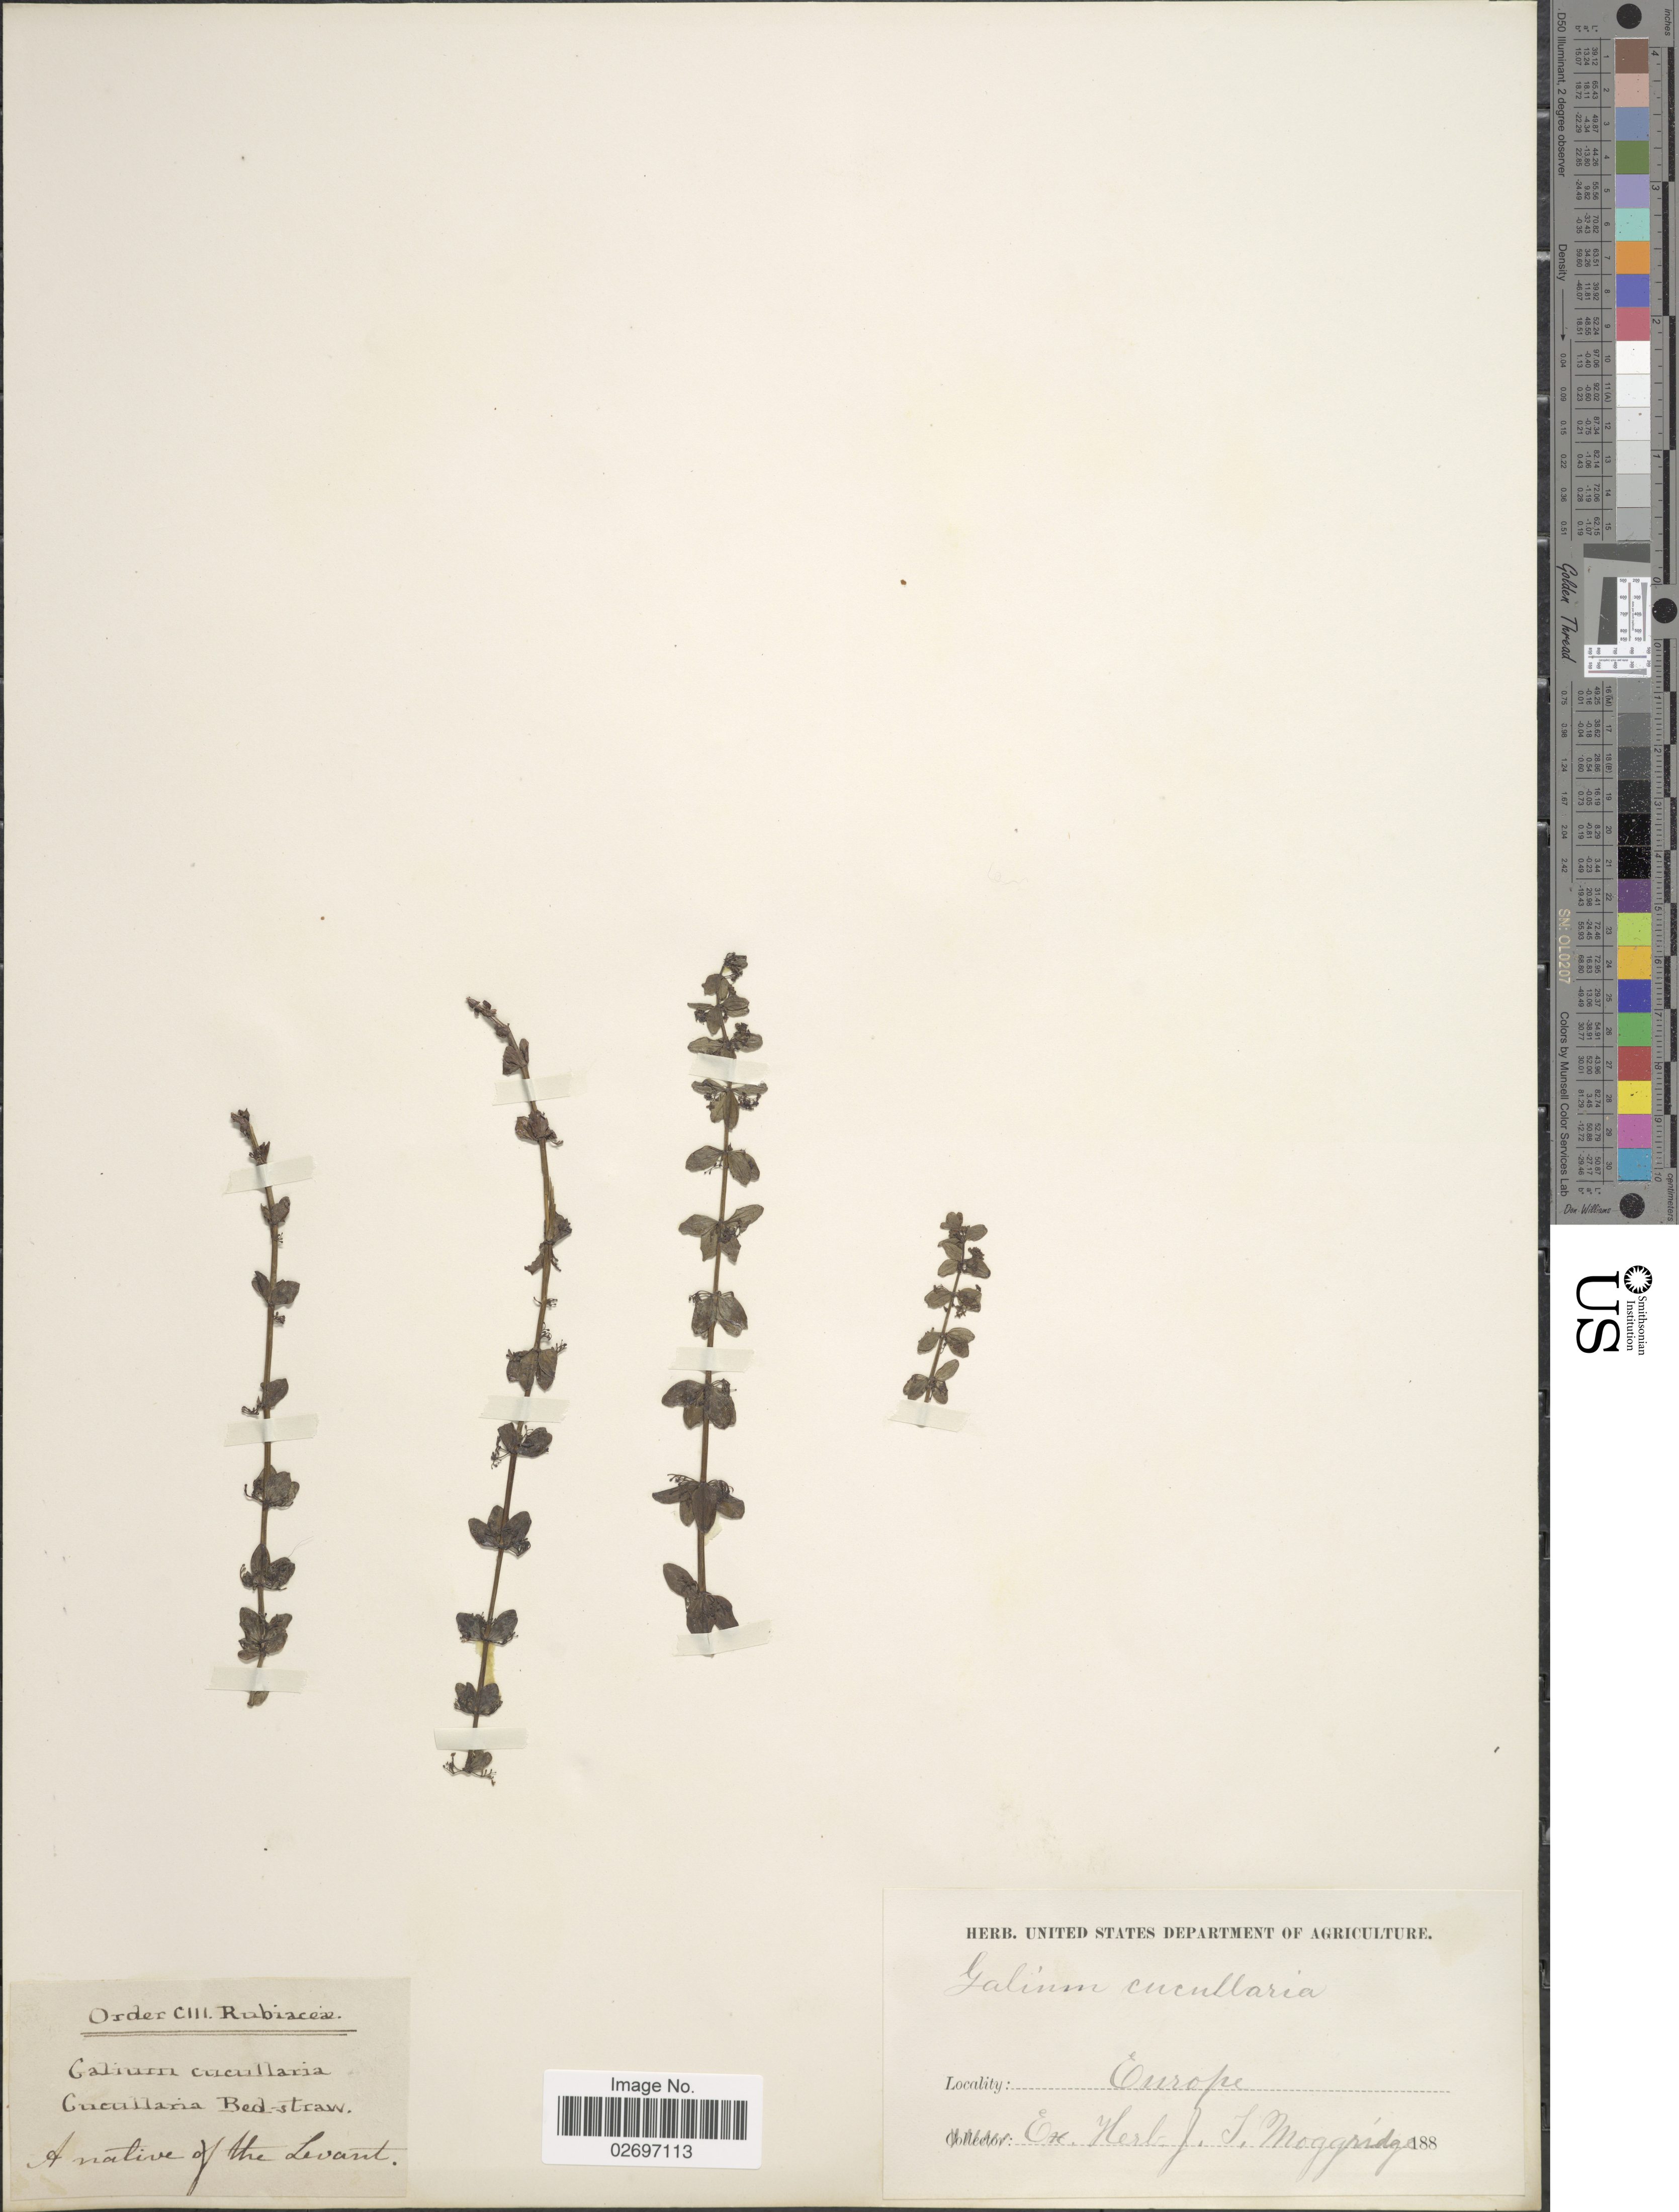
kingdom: Plantae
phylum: Tracheophyta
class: Magnoliopsida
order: Gentianales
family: Rubiaceae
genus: Galium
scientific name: Galium cucullaris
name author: (L.) Roem. & Schult.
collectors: ex herb. J.T. Moggridge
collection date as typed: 188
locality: A native of the Levant